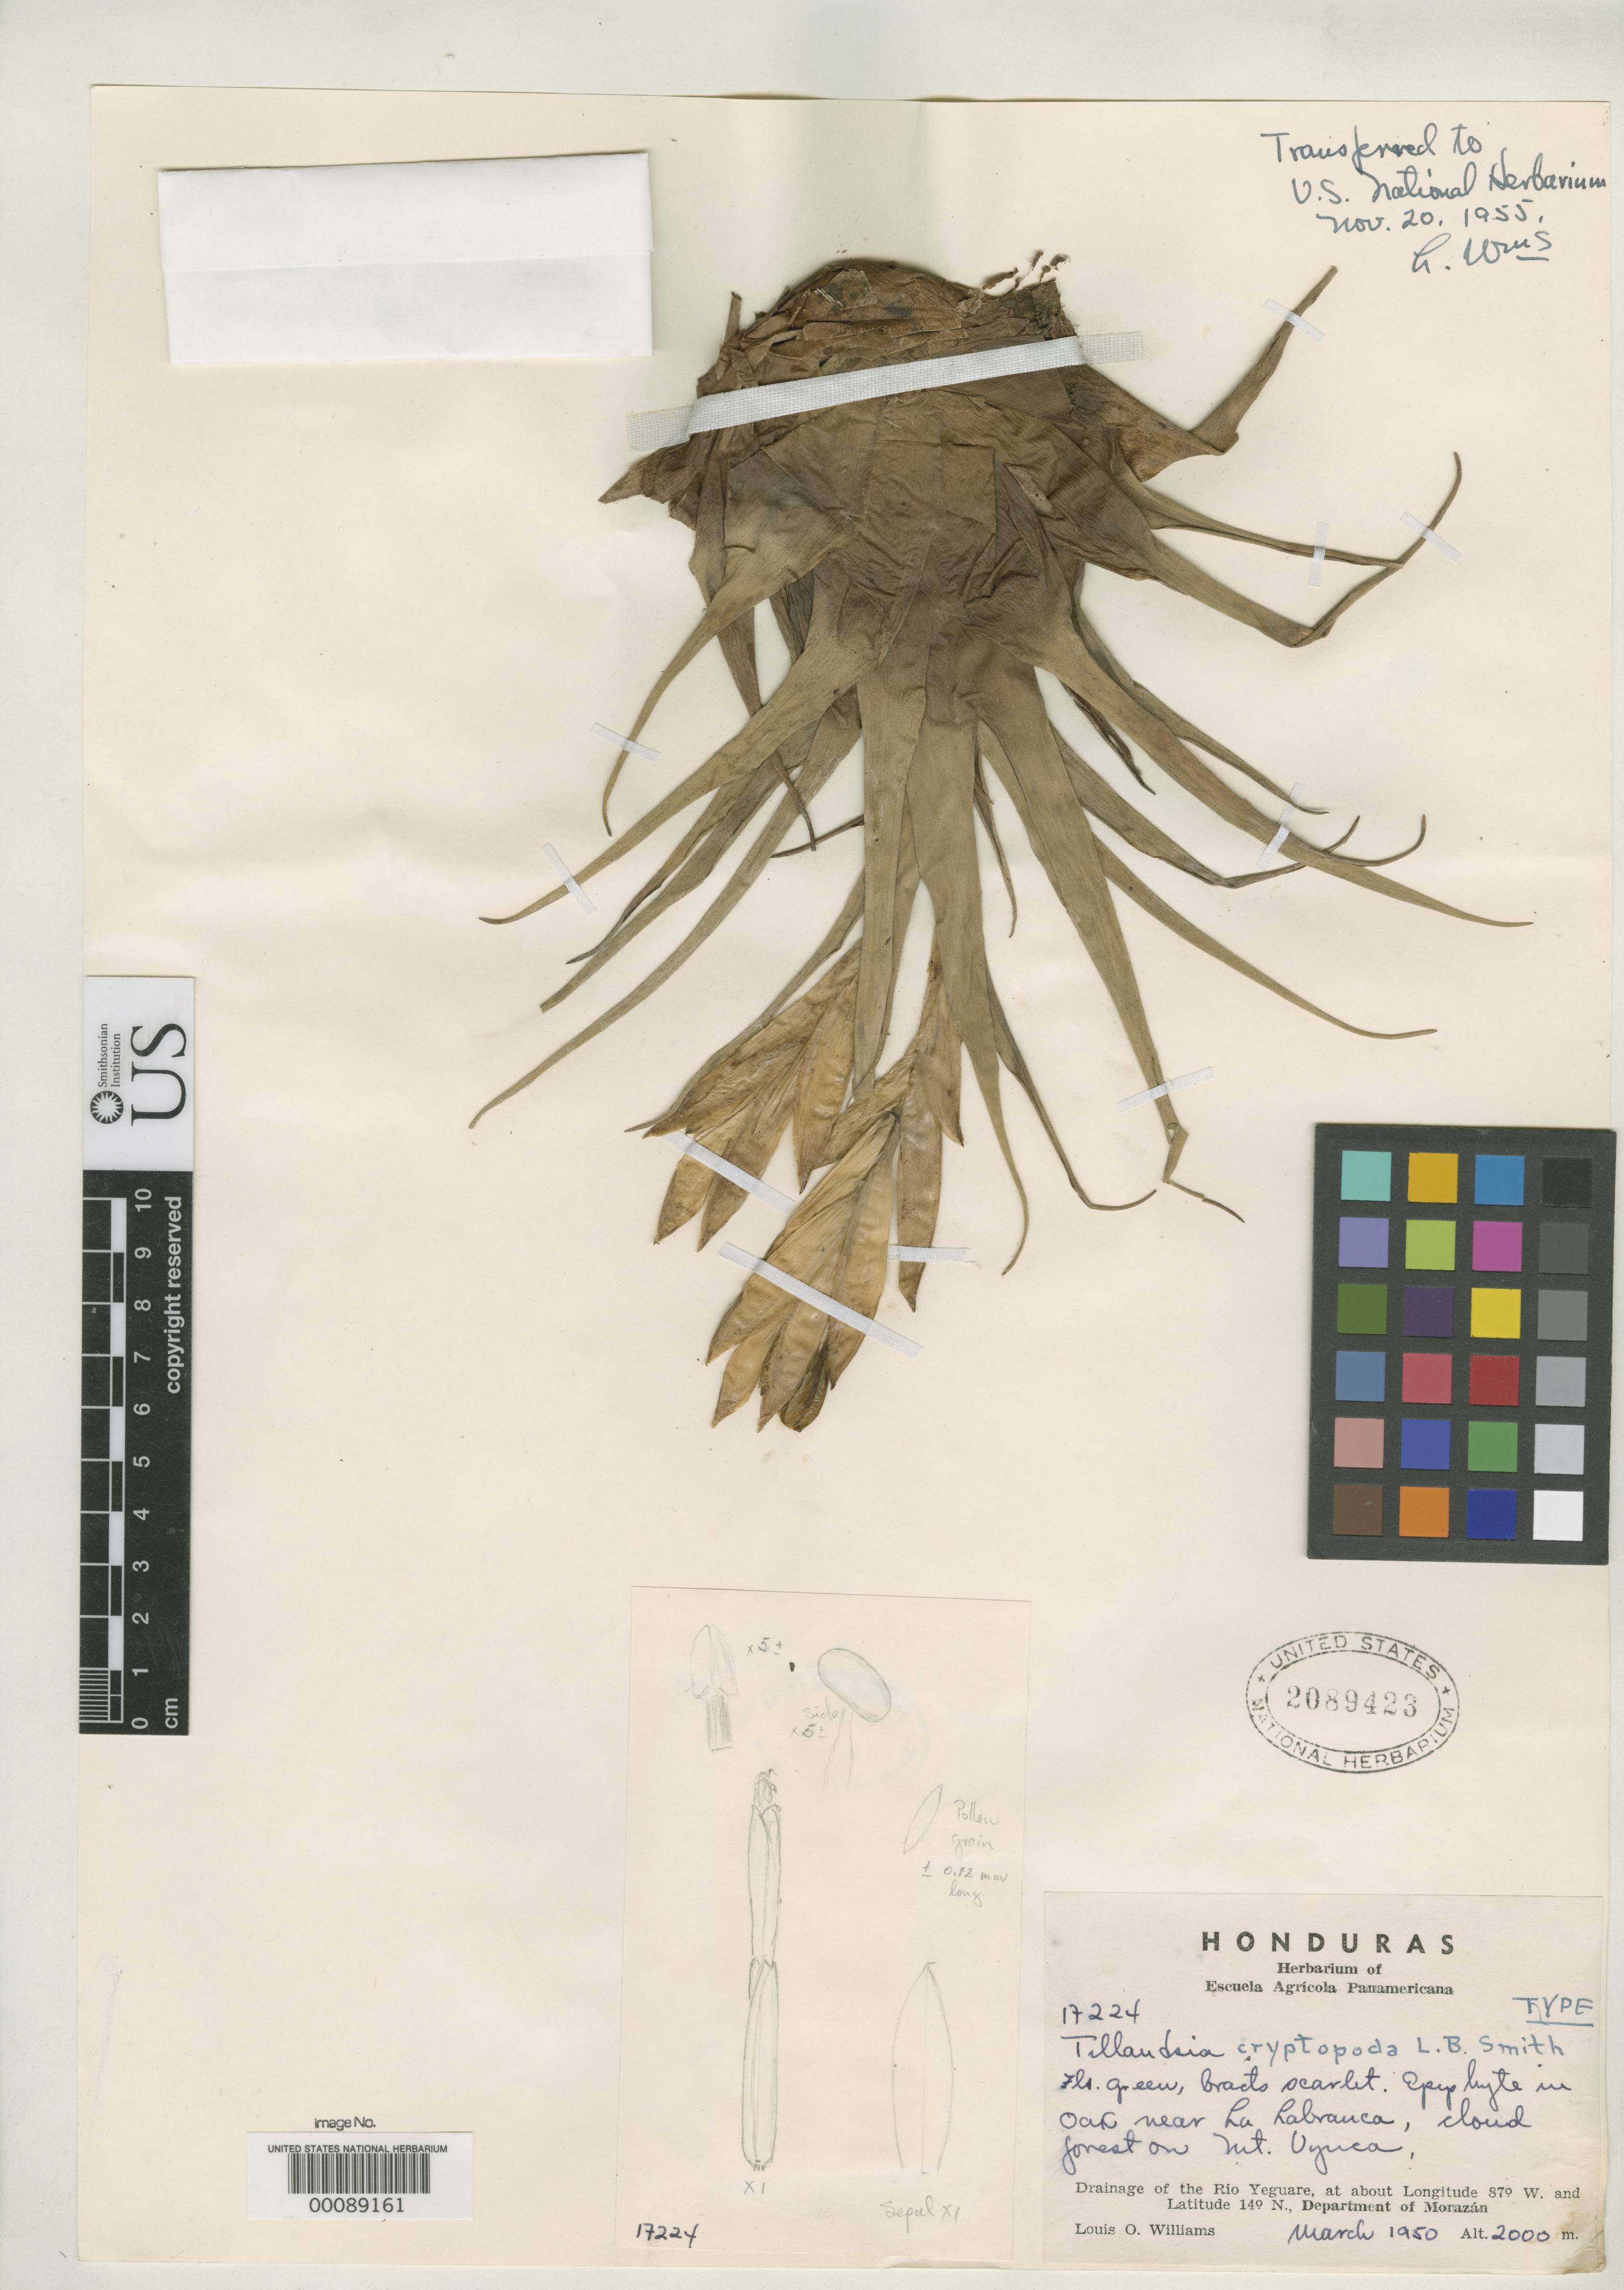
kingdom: Plantae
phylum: Tracheophyta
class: Liliopsida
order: Poales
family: Bromeliaceae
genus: Tillandsia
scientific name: Tillandsia cryptopoda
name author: L.B. Sm.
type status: Holotype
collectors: L. O. Williams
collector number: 17224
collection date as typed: Mar 1950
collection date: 1950-03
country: Honduras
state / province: Fco. Morazán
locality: Near La Habrauca on Mt. Uyuca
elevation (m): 2000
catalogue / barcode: US 2089423